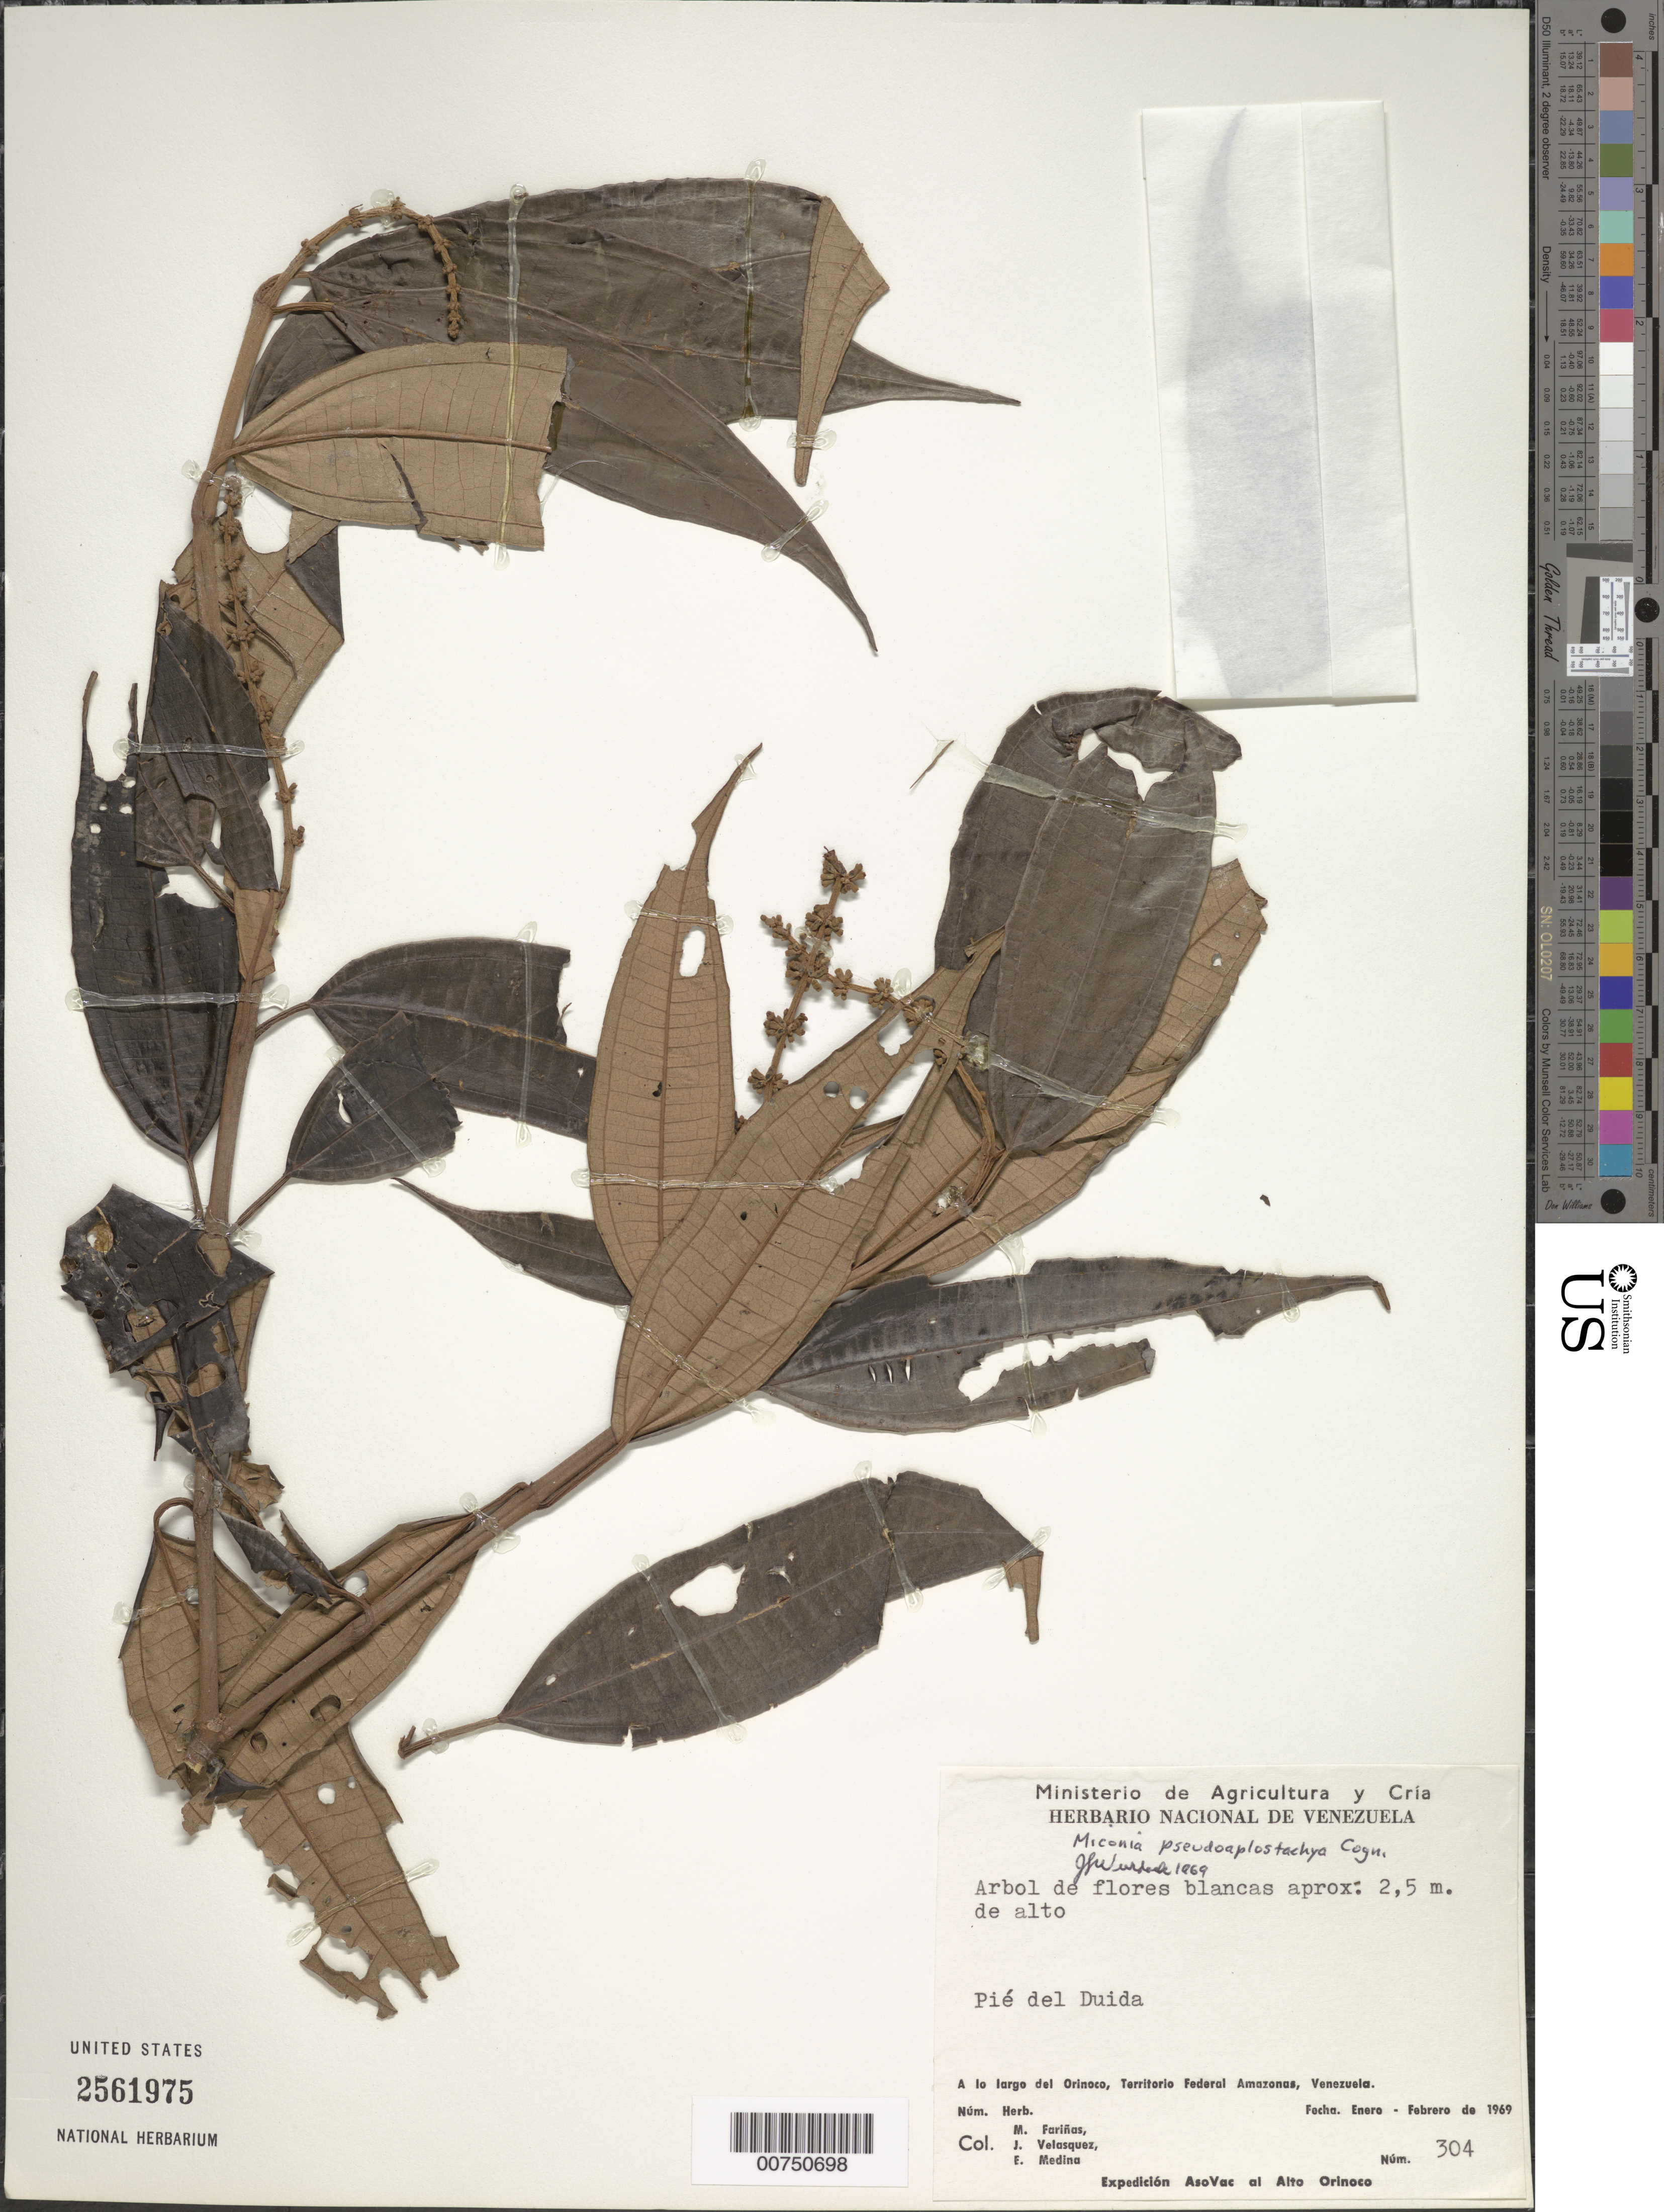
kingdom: Plantae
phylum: Tracheophyta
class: Magnoliopsida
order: Myrtales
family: Melastomataceae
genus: Miconia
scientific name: Miconia pseudoaplostachya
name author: Cogn.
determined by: Wurdack, John J., (US), US (UNITED STATES)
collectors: M. Fariñas, J. Velasquez & E. Medina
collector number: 304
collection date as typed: Jan-69 to Feb-69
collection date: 1969-01/1969-02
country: Venezuela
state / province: Amazonas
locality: Cerro Duida, Río Orinoco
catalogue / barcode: US 2561975